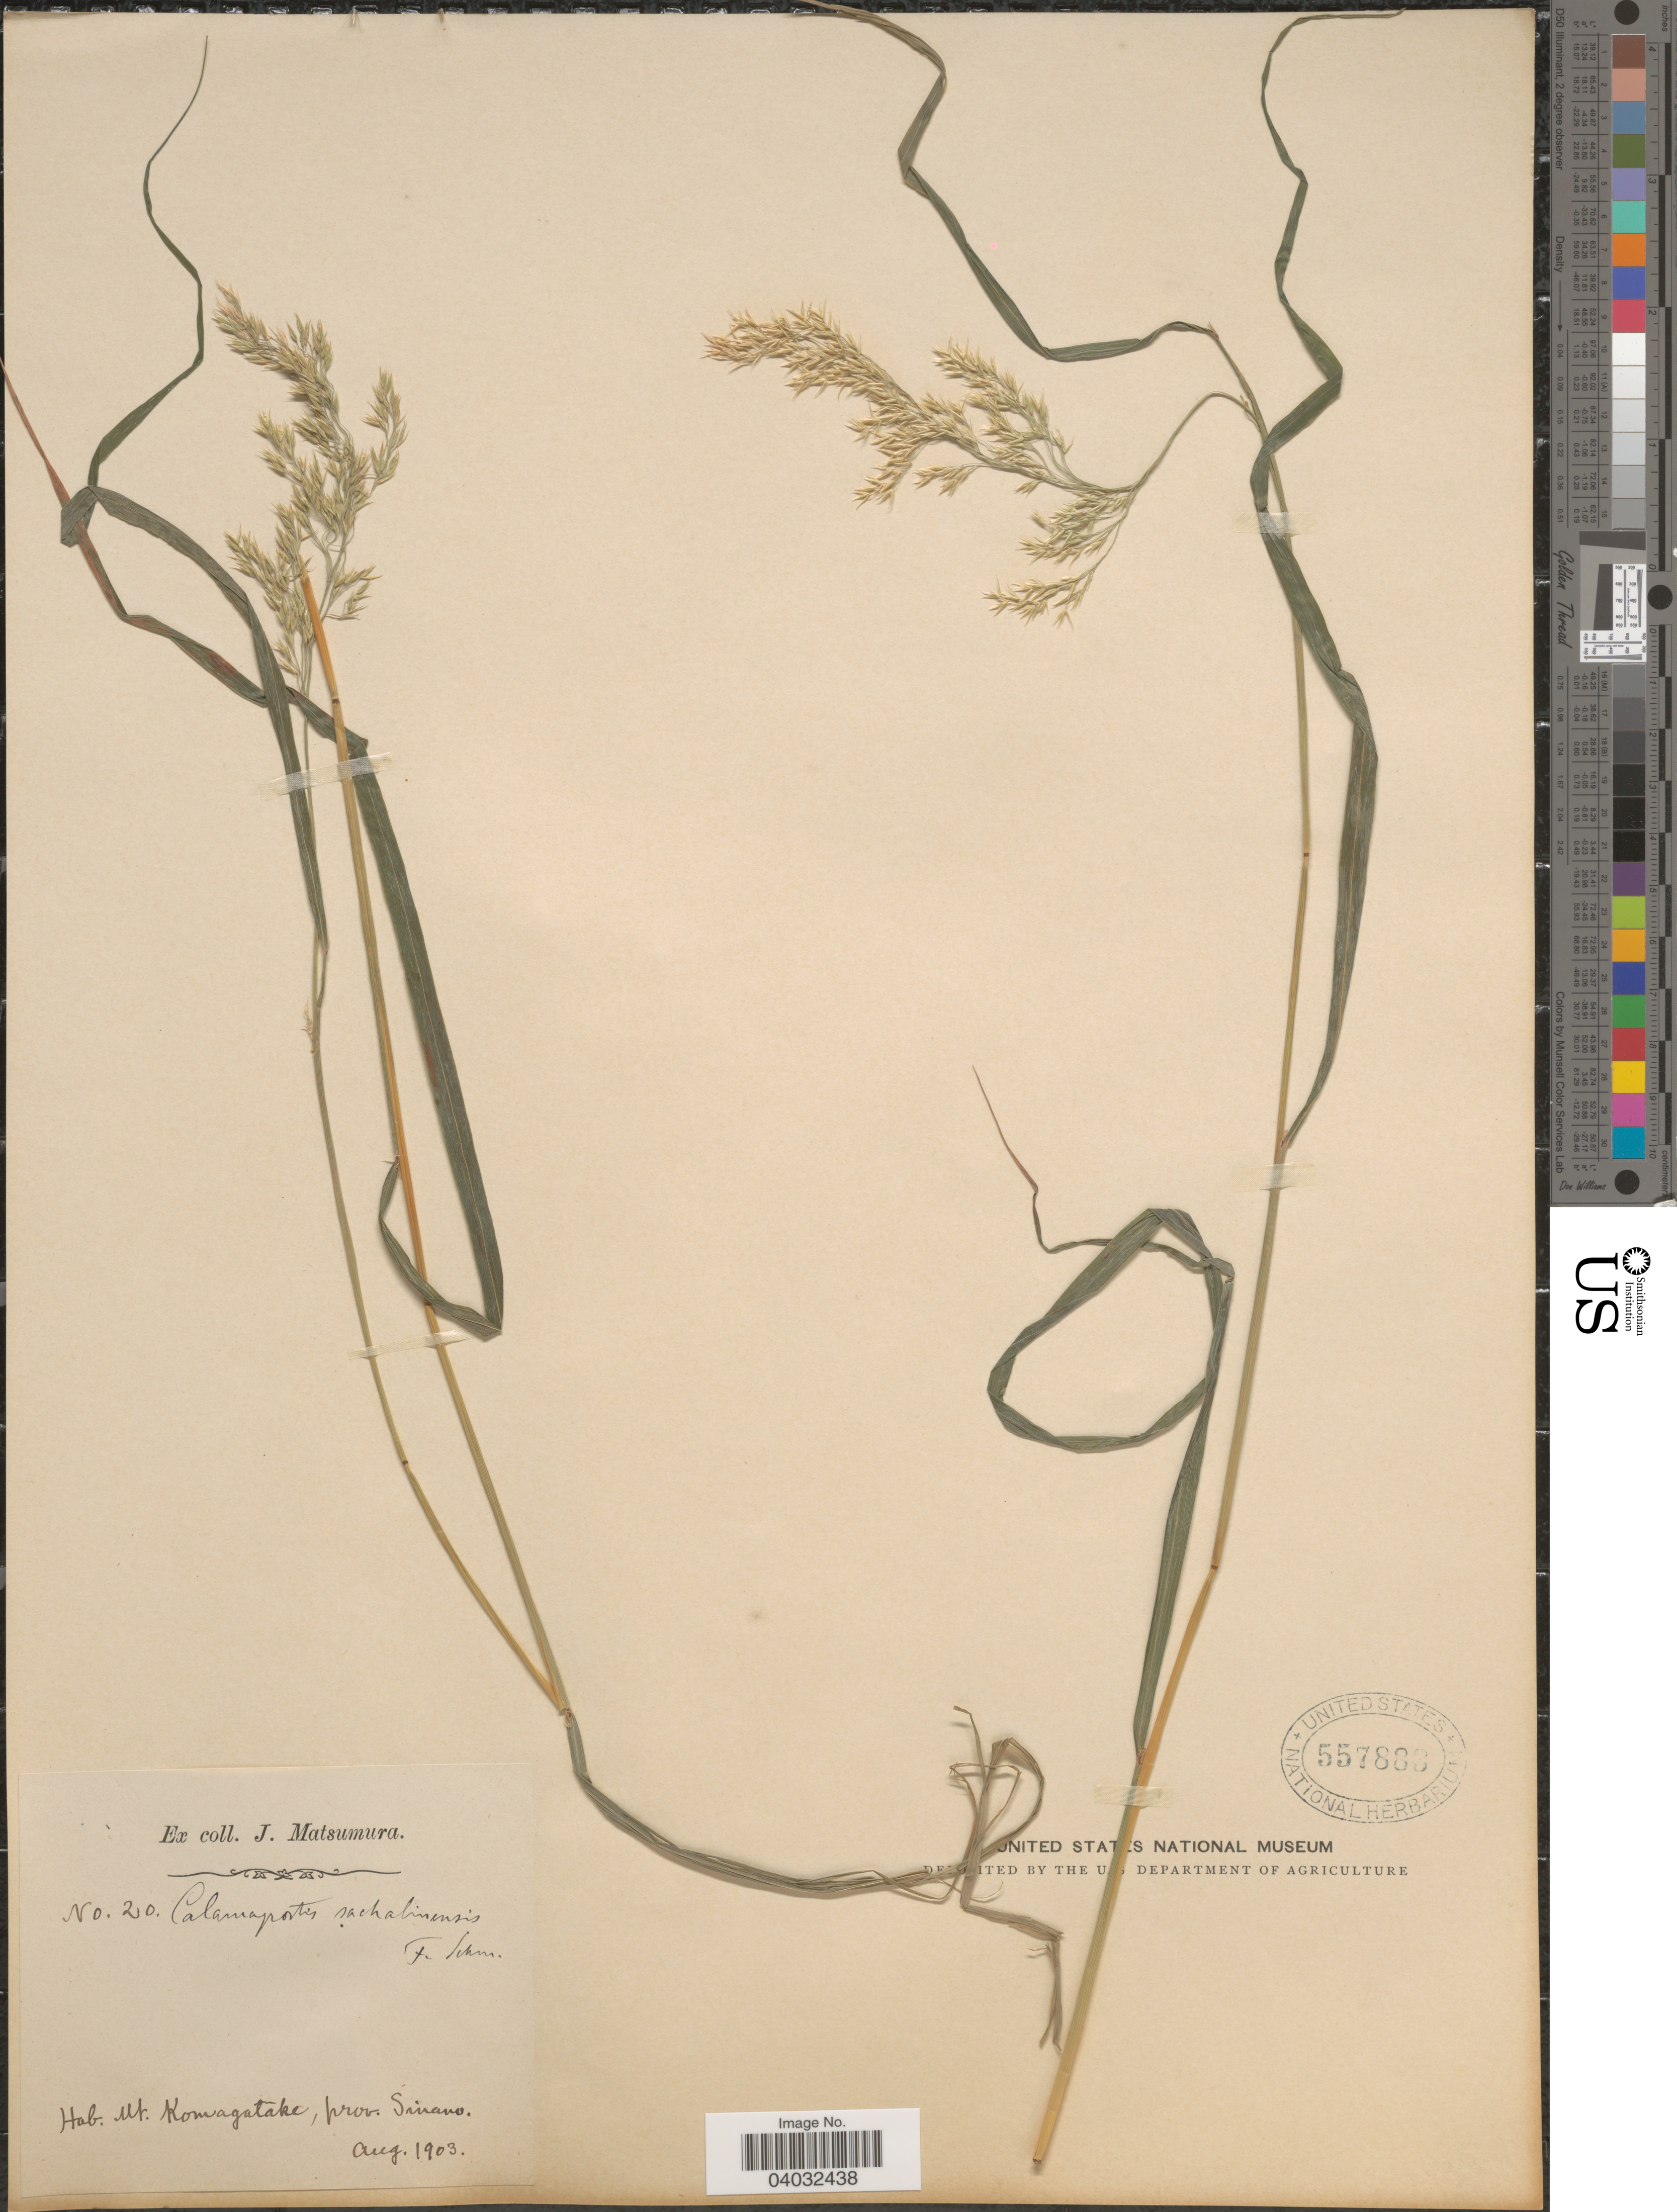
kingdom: Plantae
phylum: Tracheophyta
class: Liliopsida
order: Poales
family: Poaceae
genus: Calamagrostis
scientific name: Calamagrostis sachalinensis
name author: F. Schmidt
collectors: J. Matsumura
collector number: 20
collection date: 1903-08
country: Japan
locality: Mt. Komagatake, prov. Sinano.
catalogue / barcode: US 557883